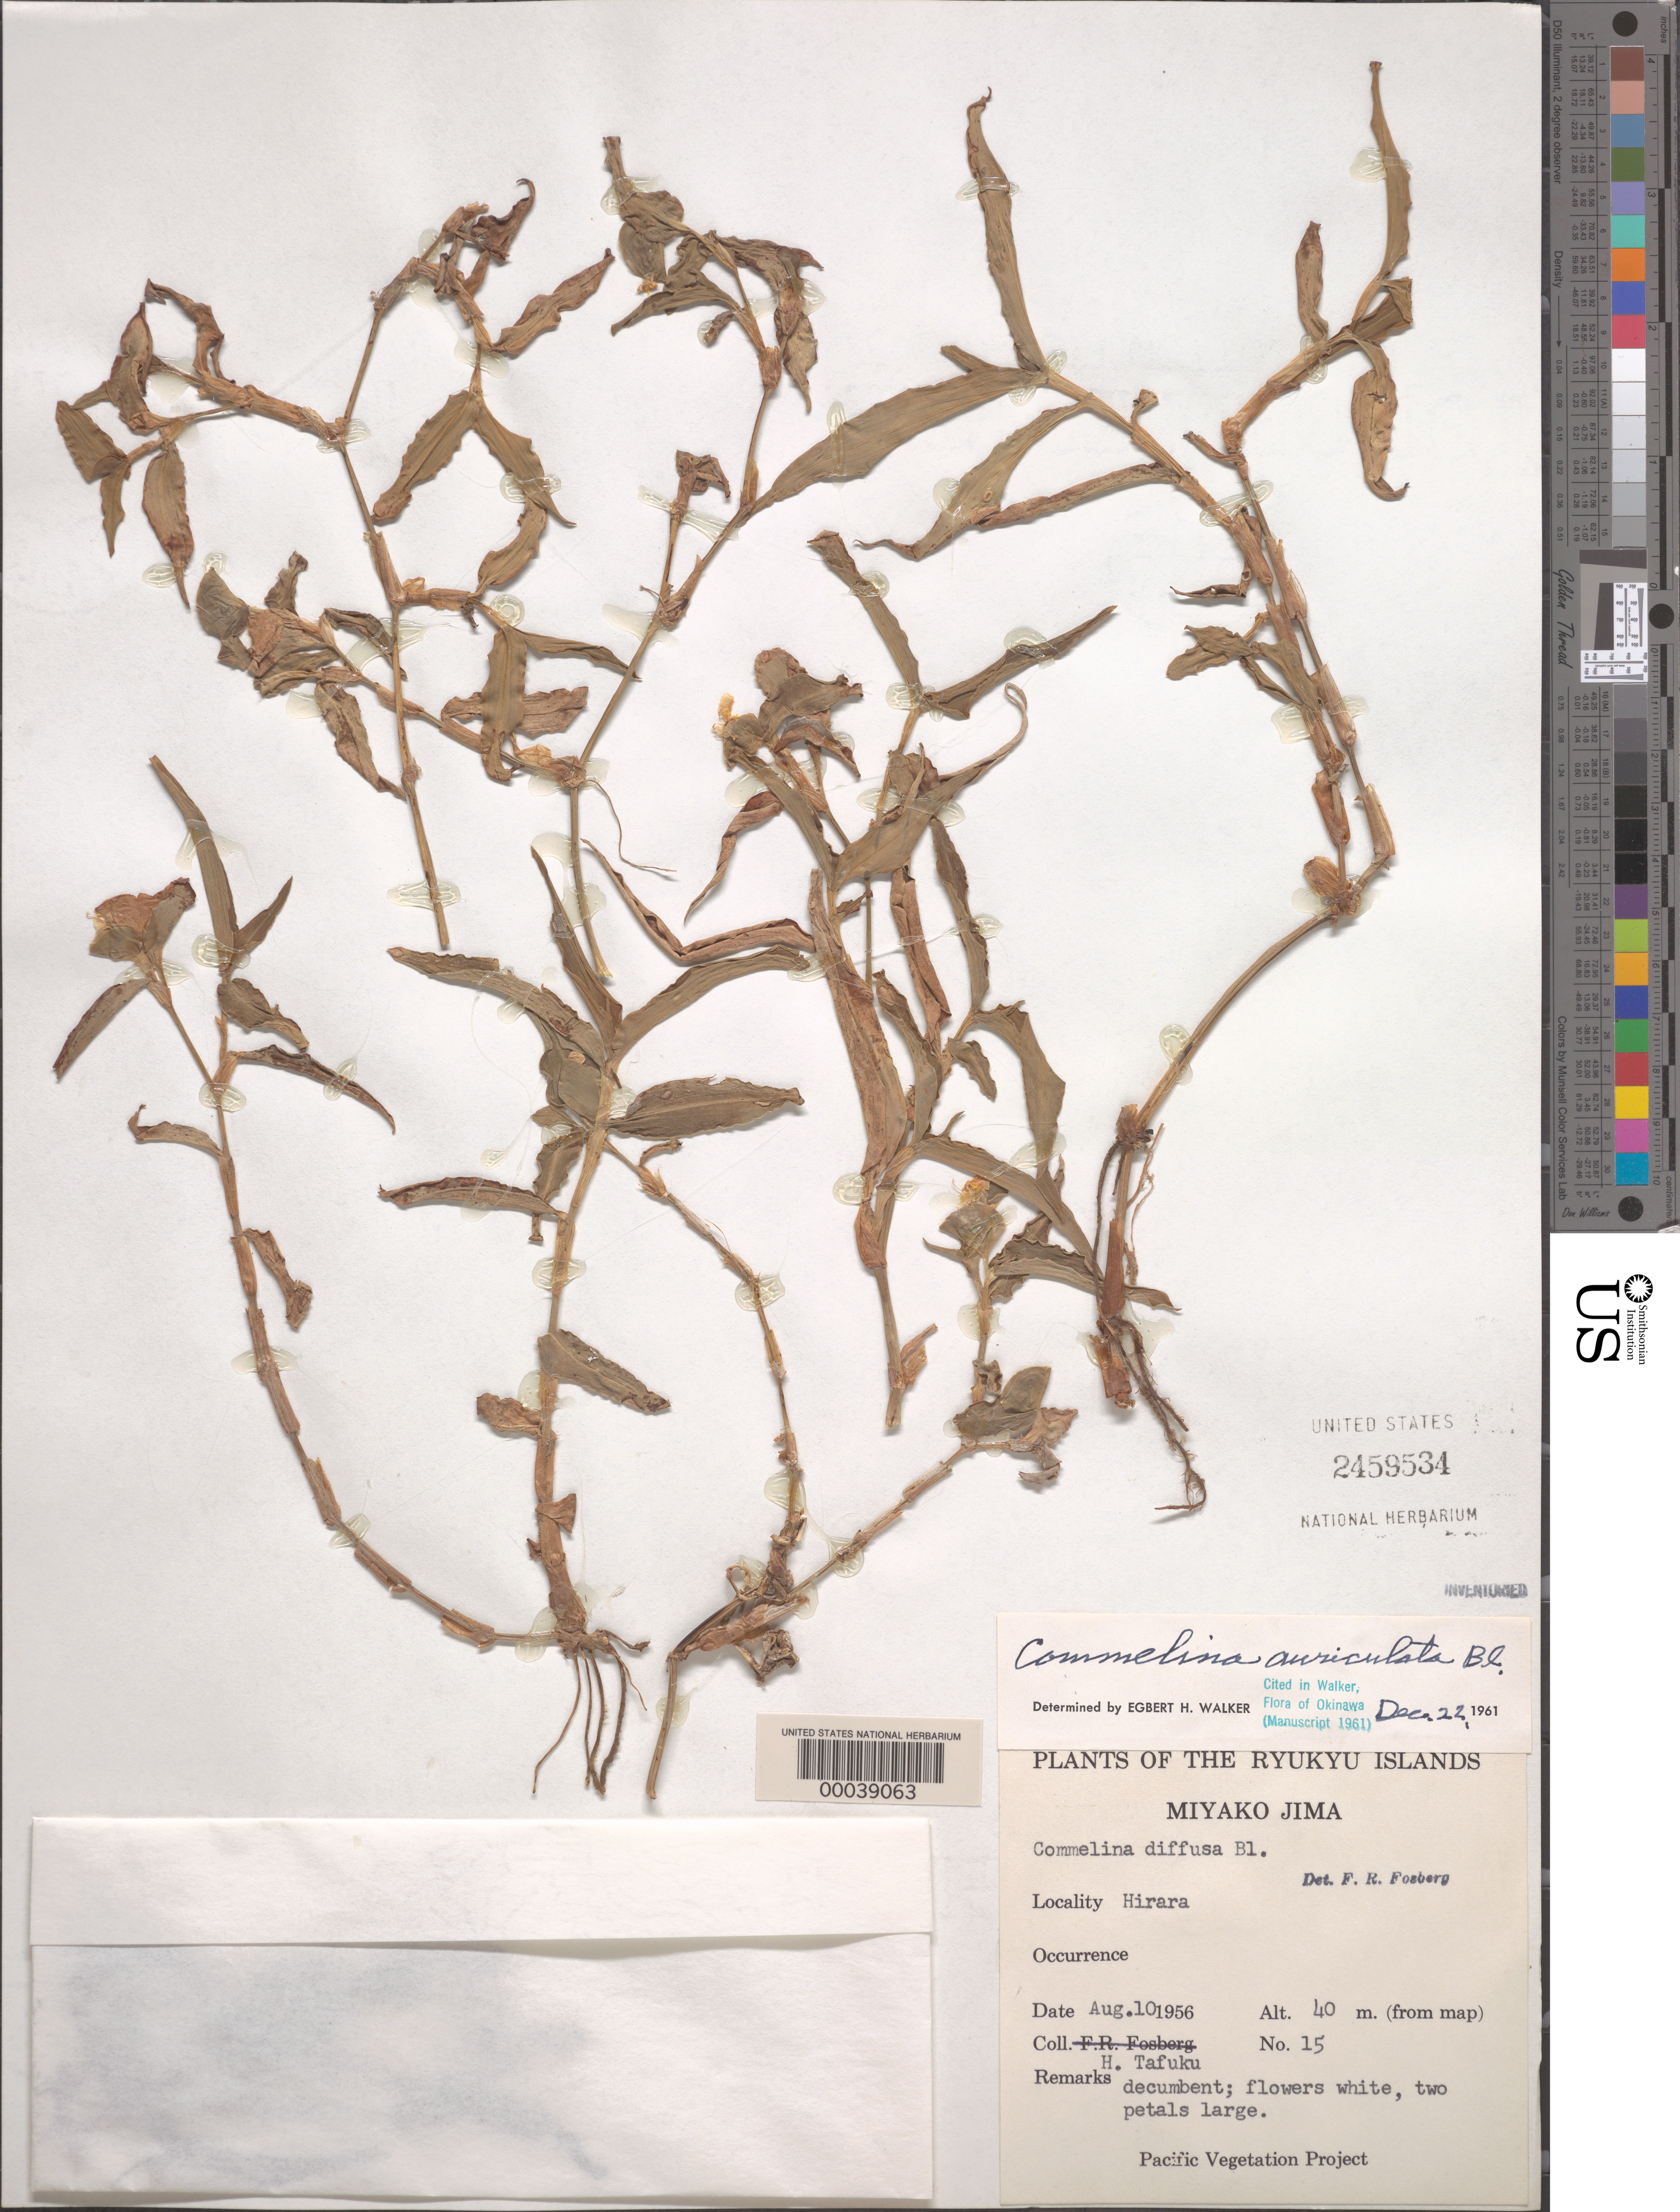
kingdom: Plantae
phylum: Tracheophyta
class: Liliopsida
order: Commelinales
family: Commelinaceae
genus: Commelina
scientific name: Commelina auriculata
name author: Blume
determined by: Walker, E. H.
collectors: H. Tafuku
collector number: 15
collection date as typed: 10 Aug 1956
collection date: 1956-08-10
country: Japan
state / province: Okinawa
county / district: Okinawa Prefecture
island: Miyako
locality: Miyako jima; hirara [Sakishima Is.]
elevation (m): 40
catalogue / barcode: US 2459534